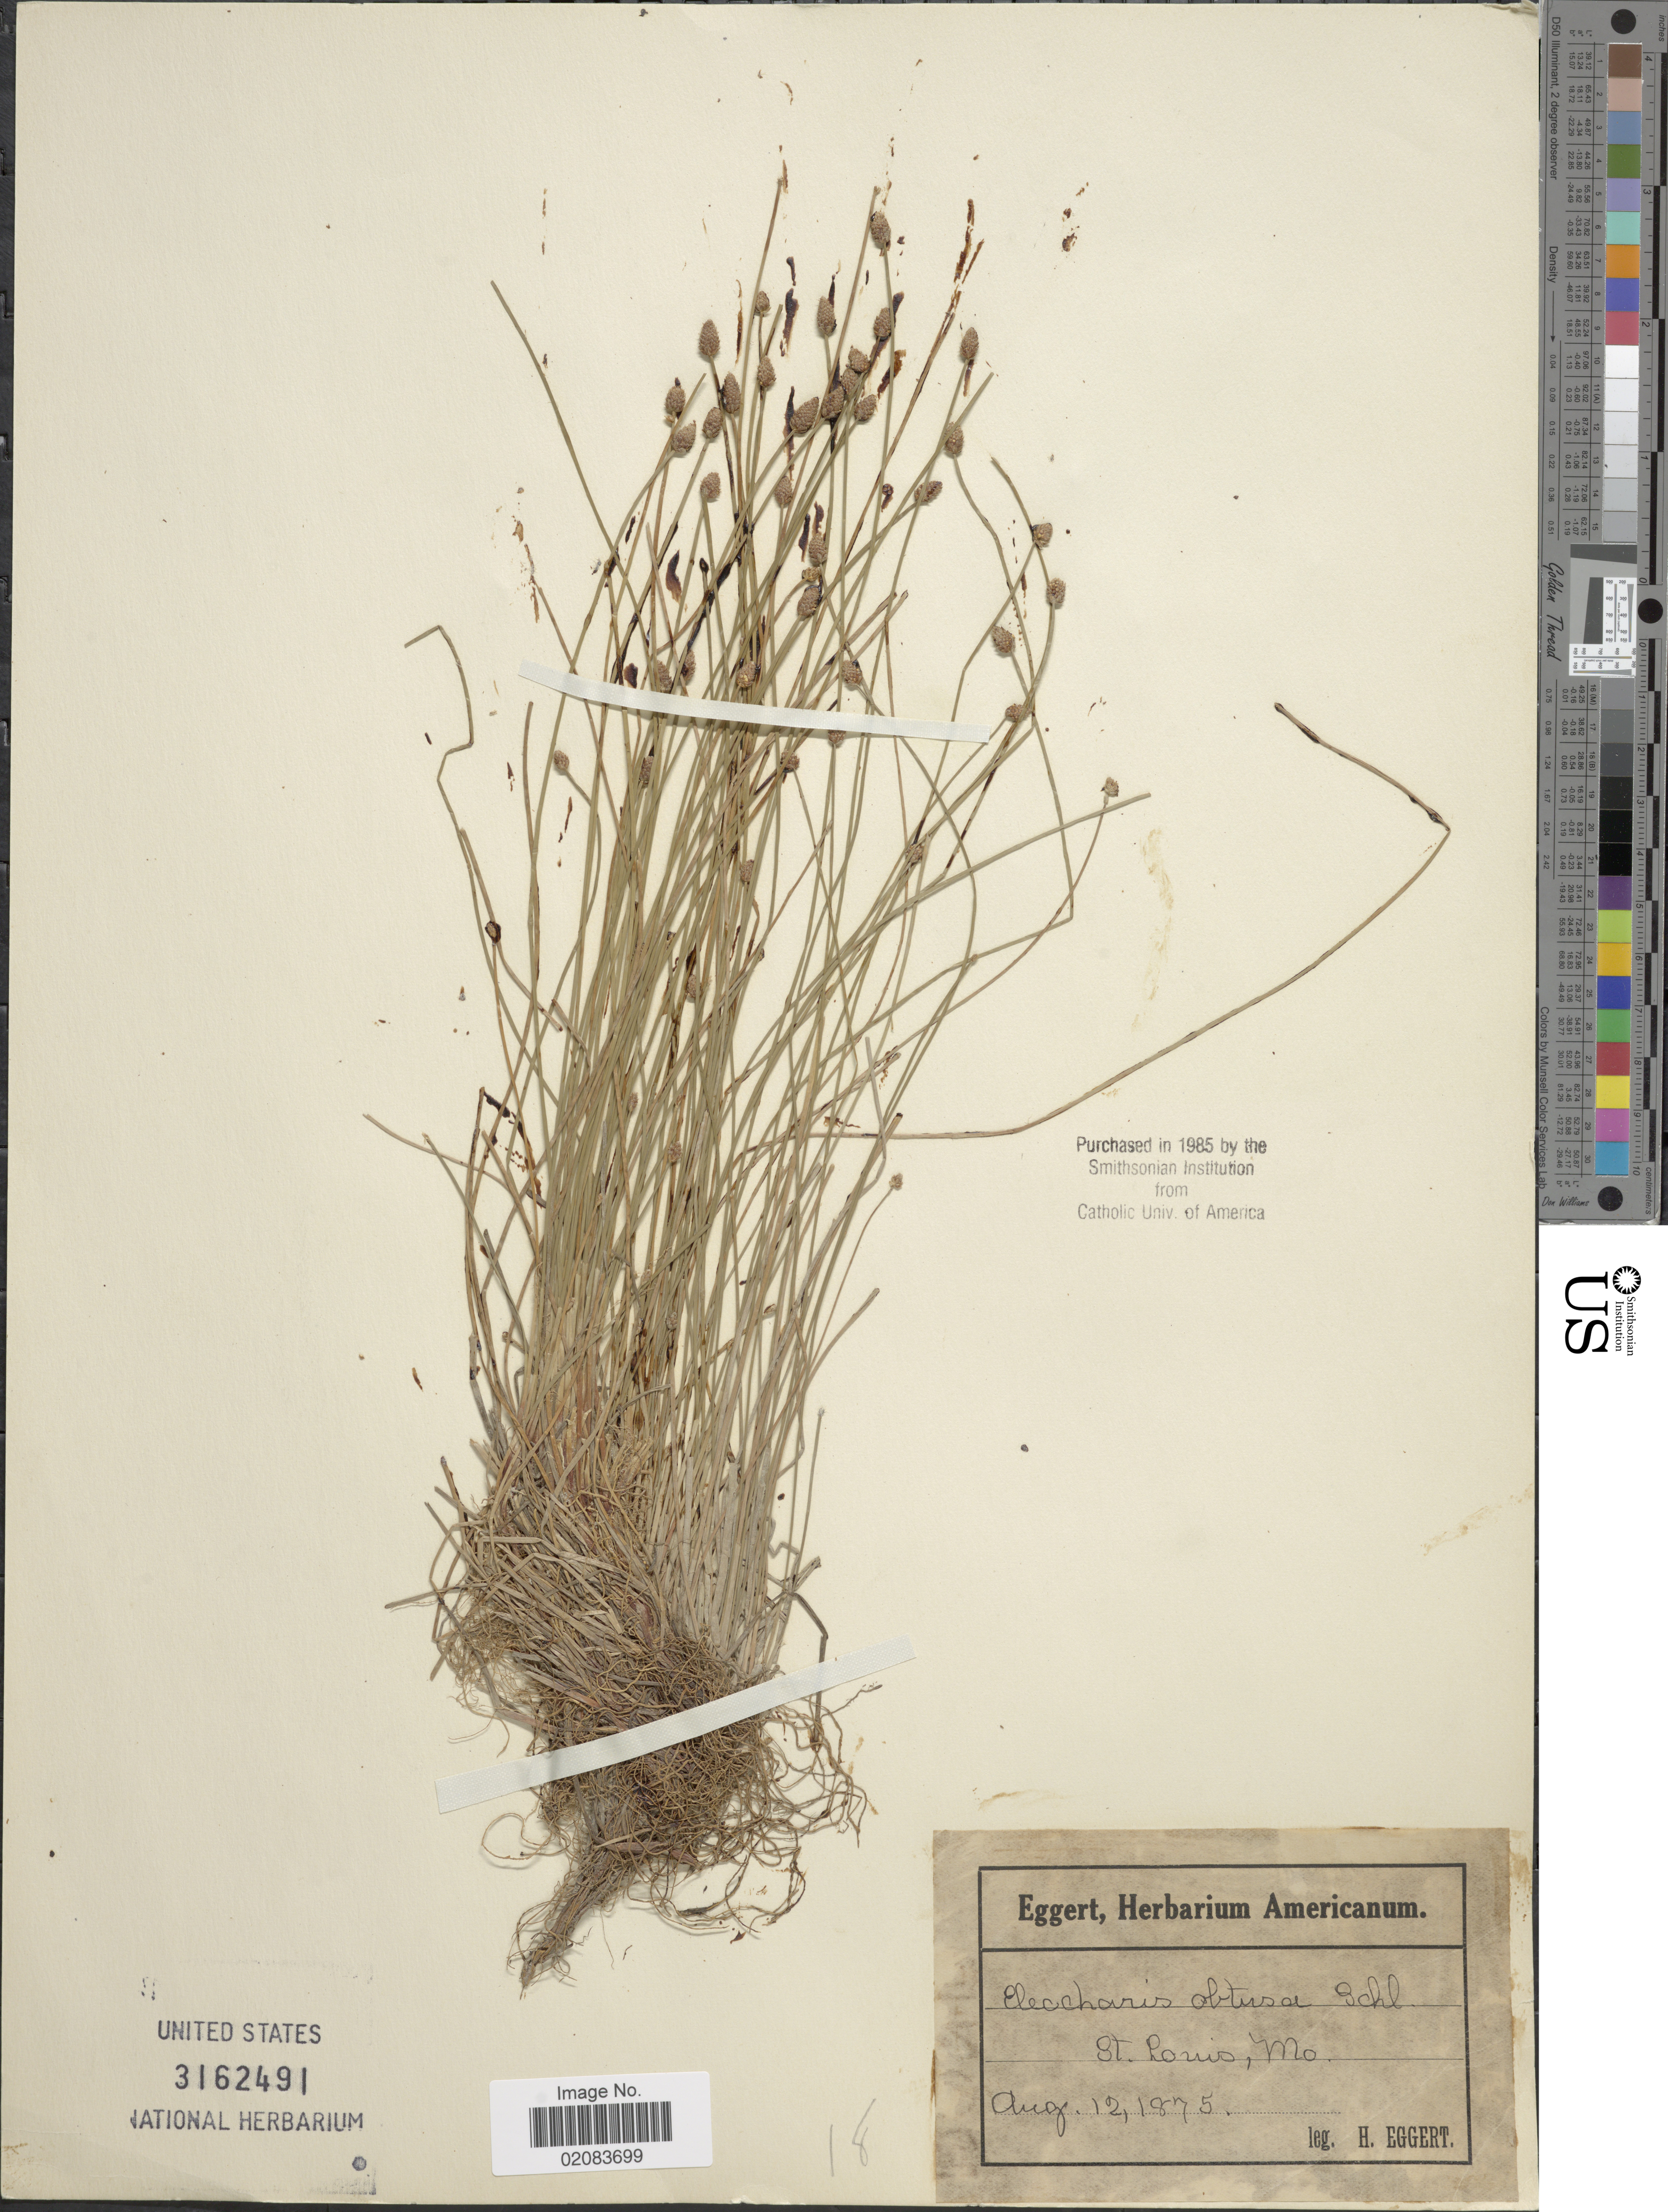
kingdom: Plantae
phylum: Tracheophyta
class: Liliopsida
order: Poales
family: Cyperaceae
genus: Eleocharis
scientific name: Eleocharis obtusa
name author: (Willd.) Schult.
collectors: H. Eggert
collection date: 1875-08-12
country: United States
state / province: Missouri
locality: St. Louis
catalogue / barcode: US 3162491